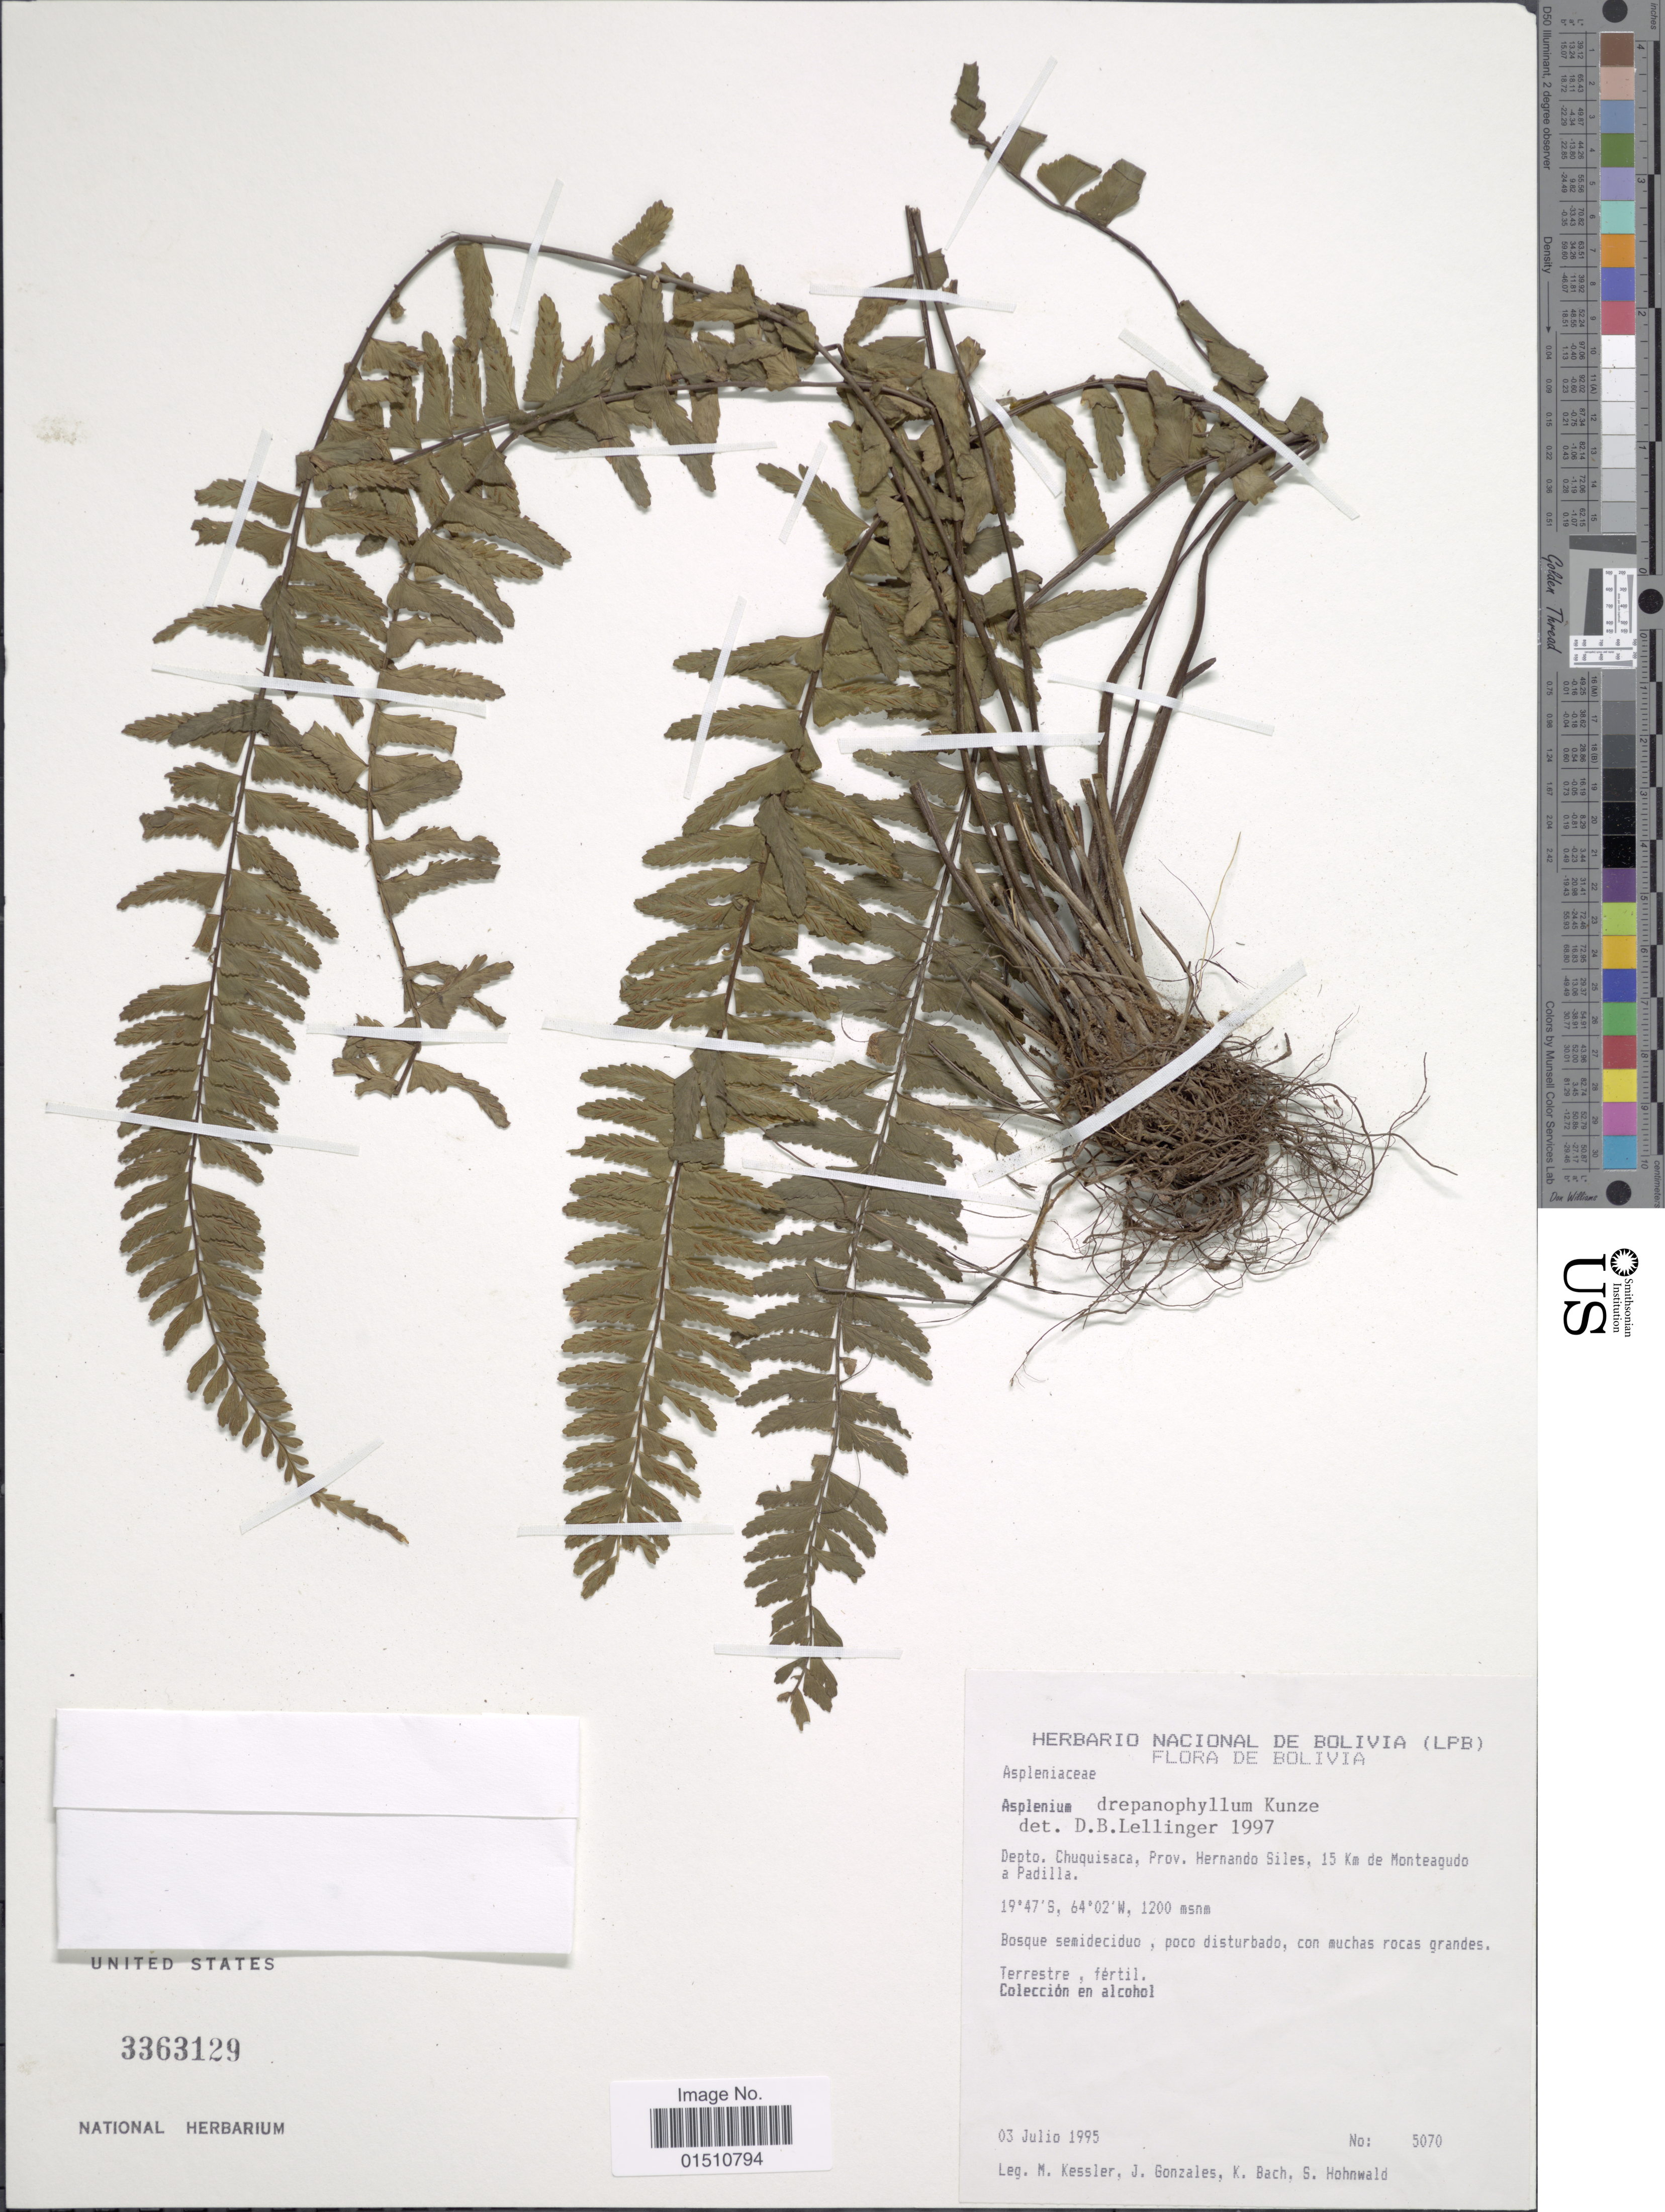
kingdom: Plantae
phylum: Tracheophyta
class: Polypodiopsida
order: Polypodiales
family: Aspleniaceae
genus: Asplenium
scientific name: Asplenium drepanophyllum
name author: Kunze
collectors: M. Kessler, J. Gonzales, K. Bach & S. Hohnwald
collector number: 5070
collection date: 1995-07-03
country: Bolivia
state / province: Chuquisaca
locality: Bolivia, Depto. Chuquisaca, Prov. Hernando Siles, 15 Km de Monteagudo a Pdialla.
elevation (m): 1200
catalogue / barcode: US 3363129